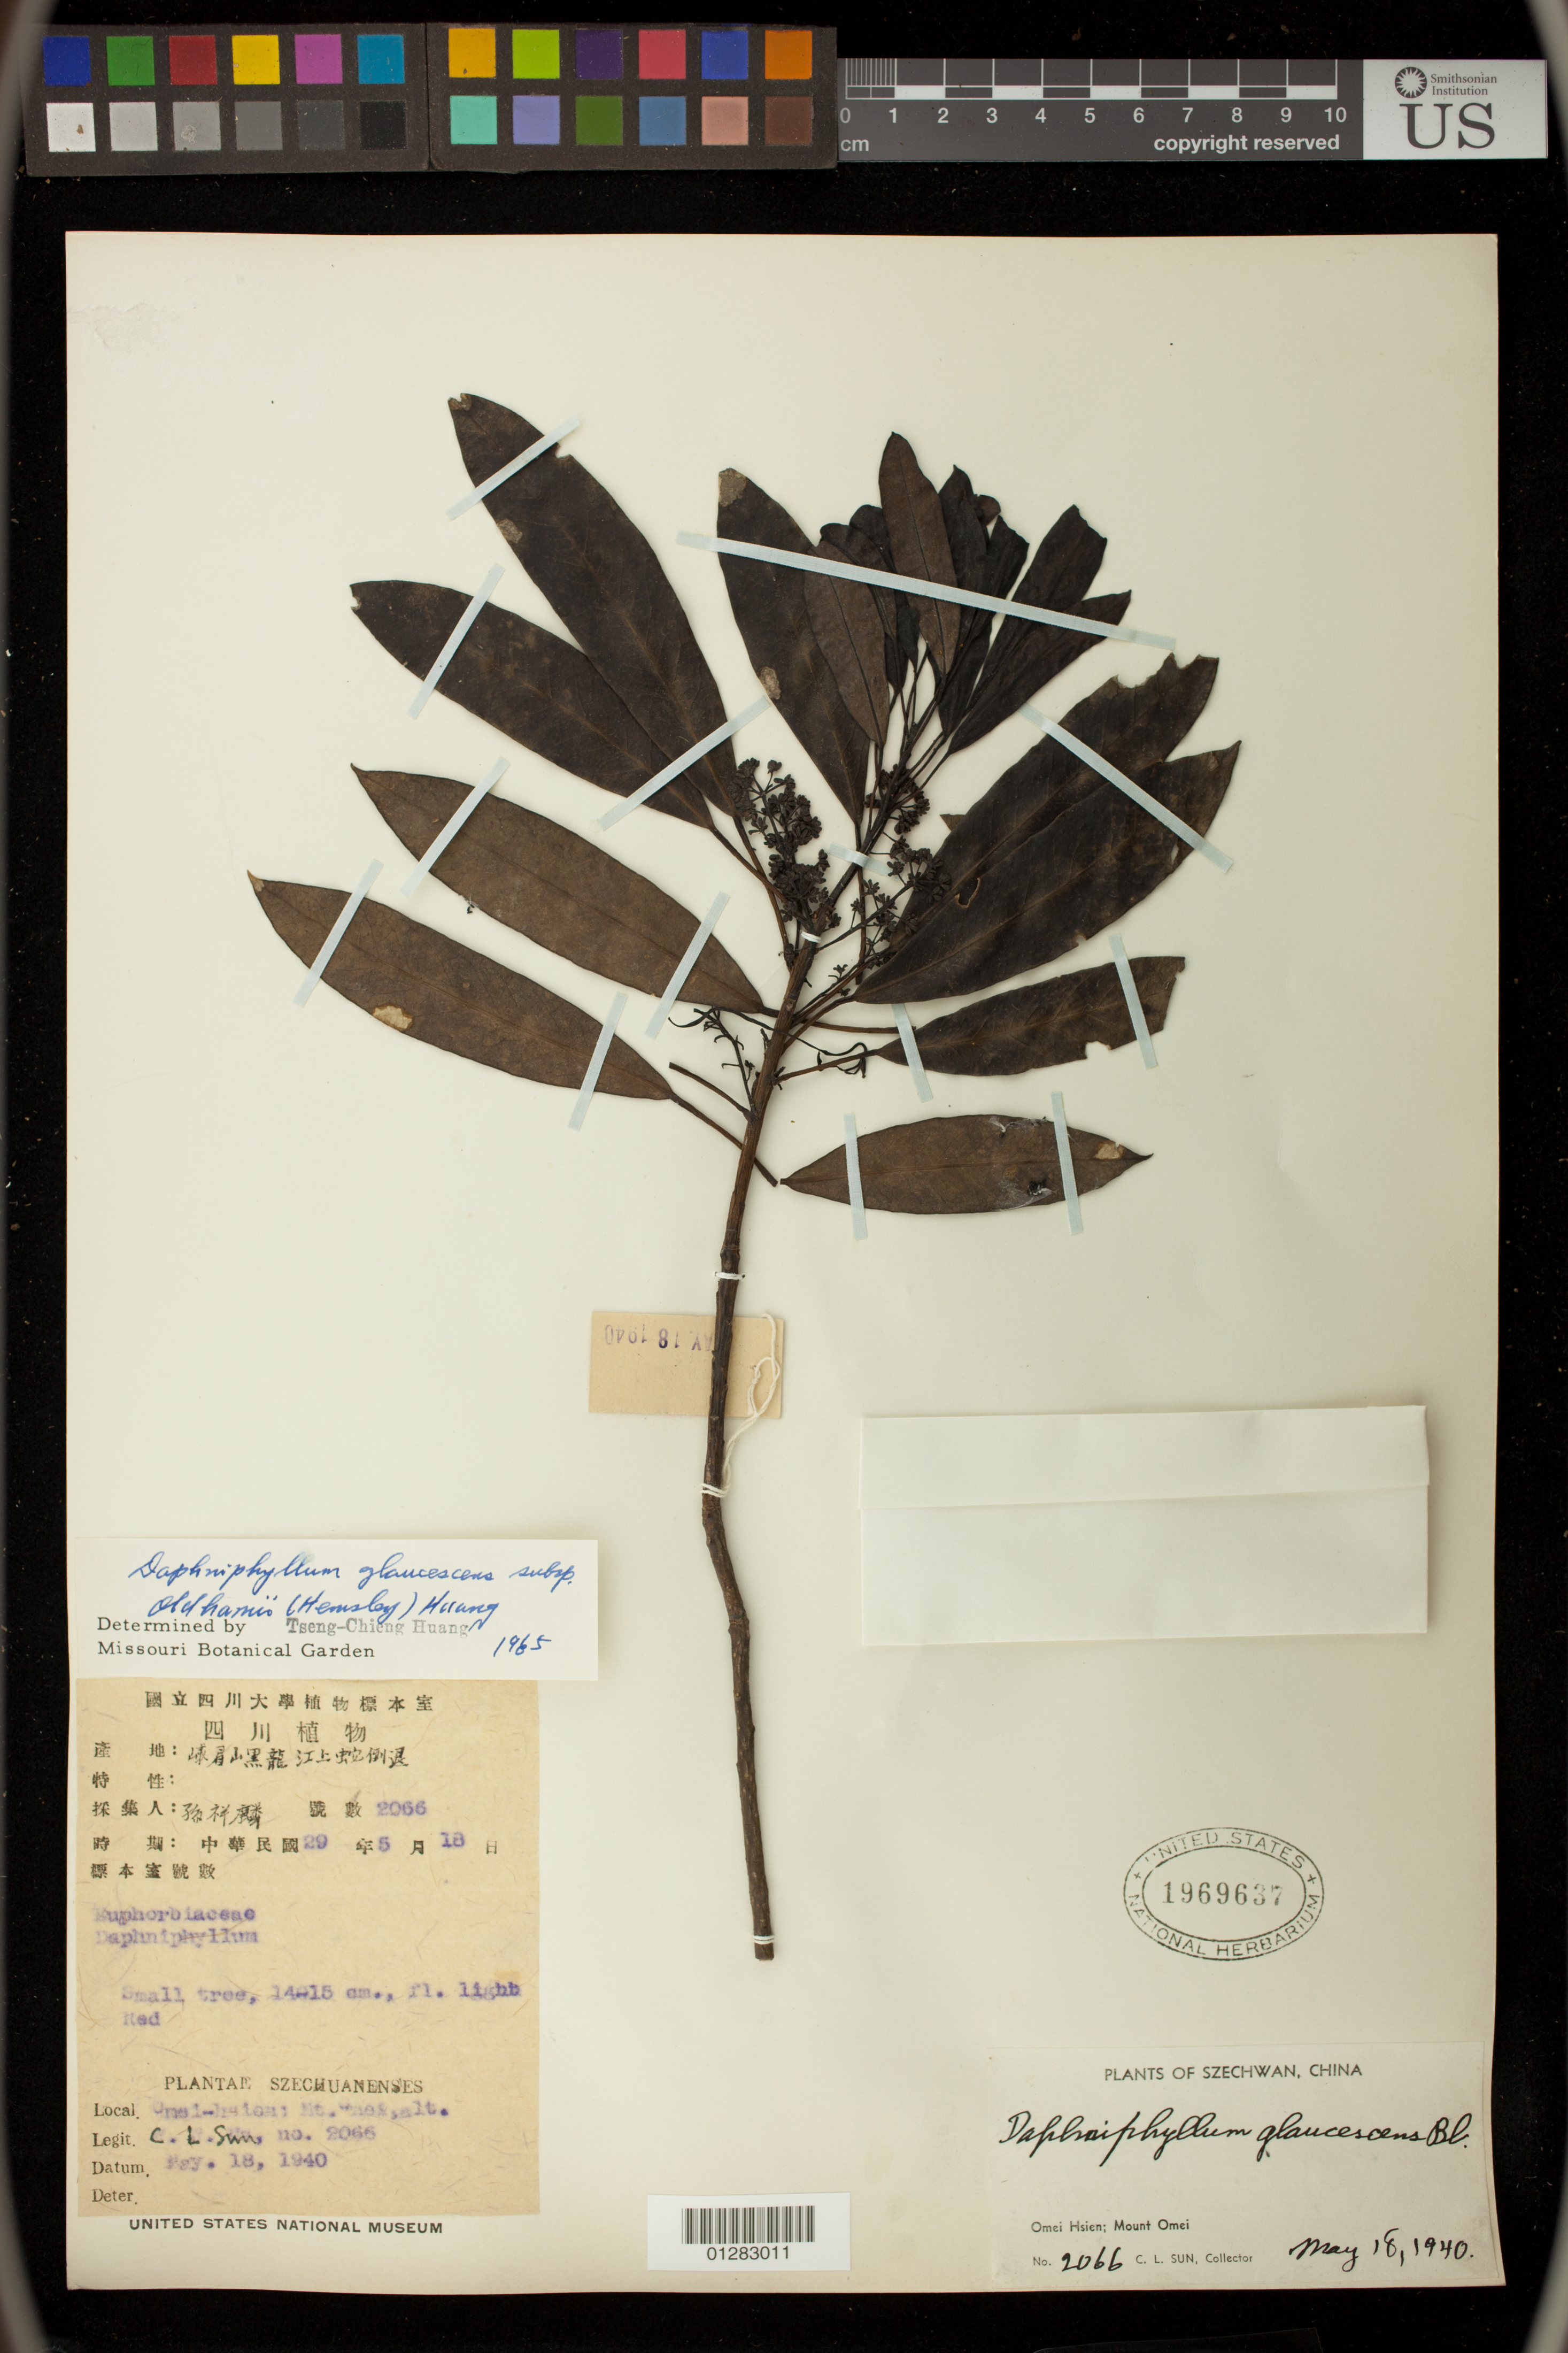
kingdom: Plantae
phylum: Tracheophyta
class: Magnoliopsida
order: Saxifragales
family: Daphniphyllaceae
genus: Daphniphyllum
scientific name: Daphniphyllum glaucescens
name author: Blume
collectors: C. Sun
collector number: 2066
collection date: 1940-05-18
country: China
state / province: Sichuan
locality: Omei Hsien; Mount Omei, Szechwan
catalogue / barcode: US 1969637